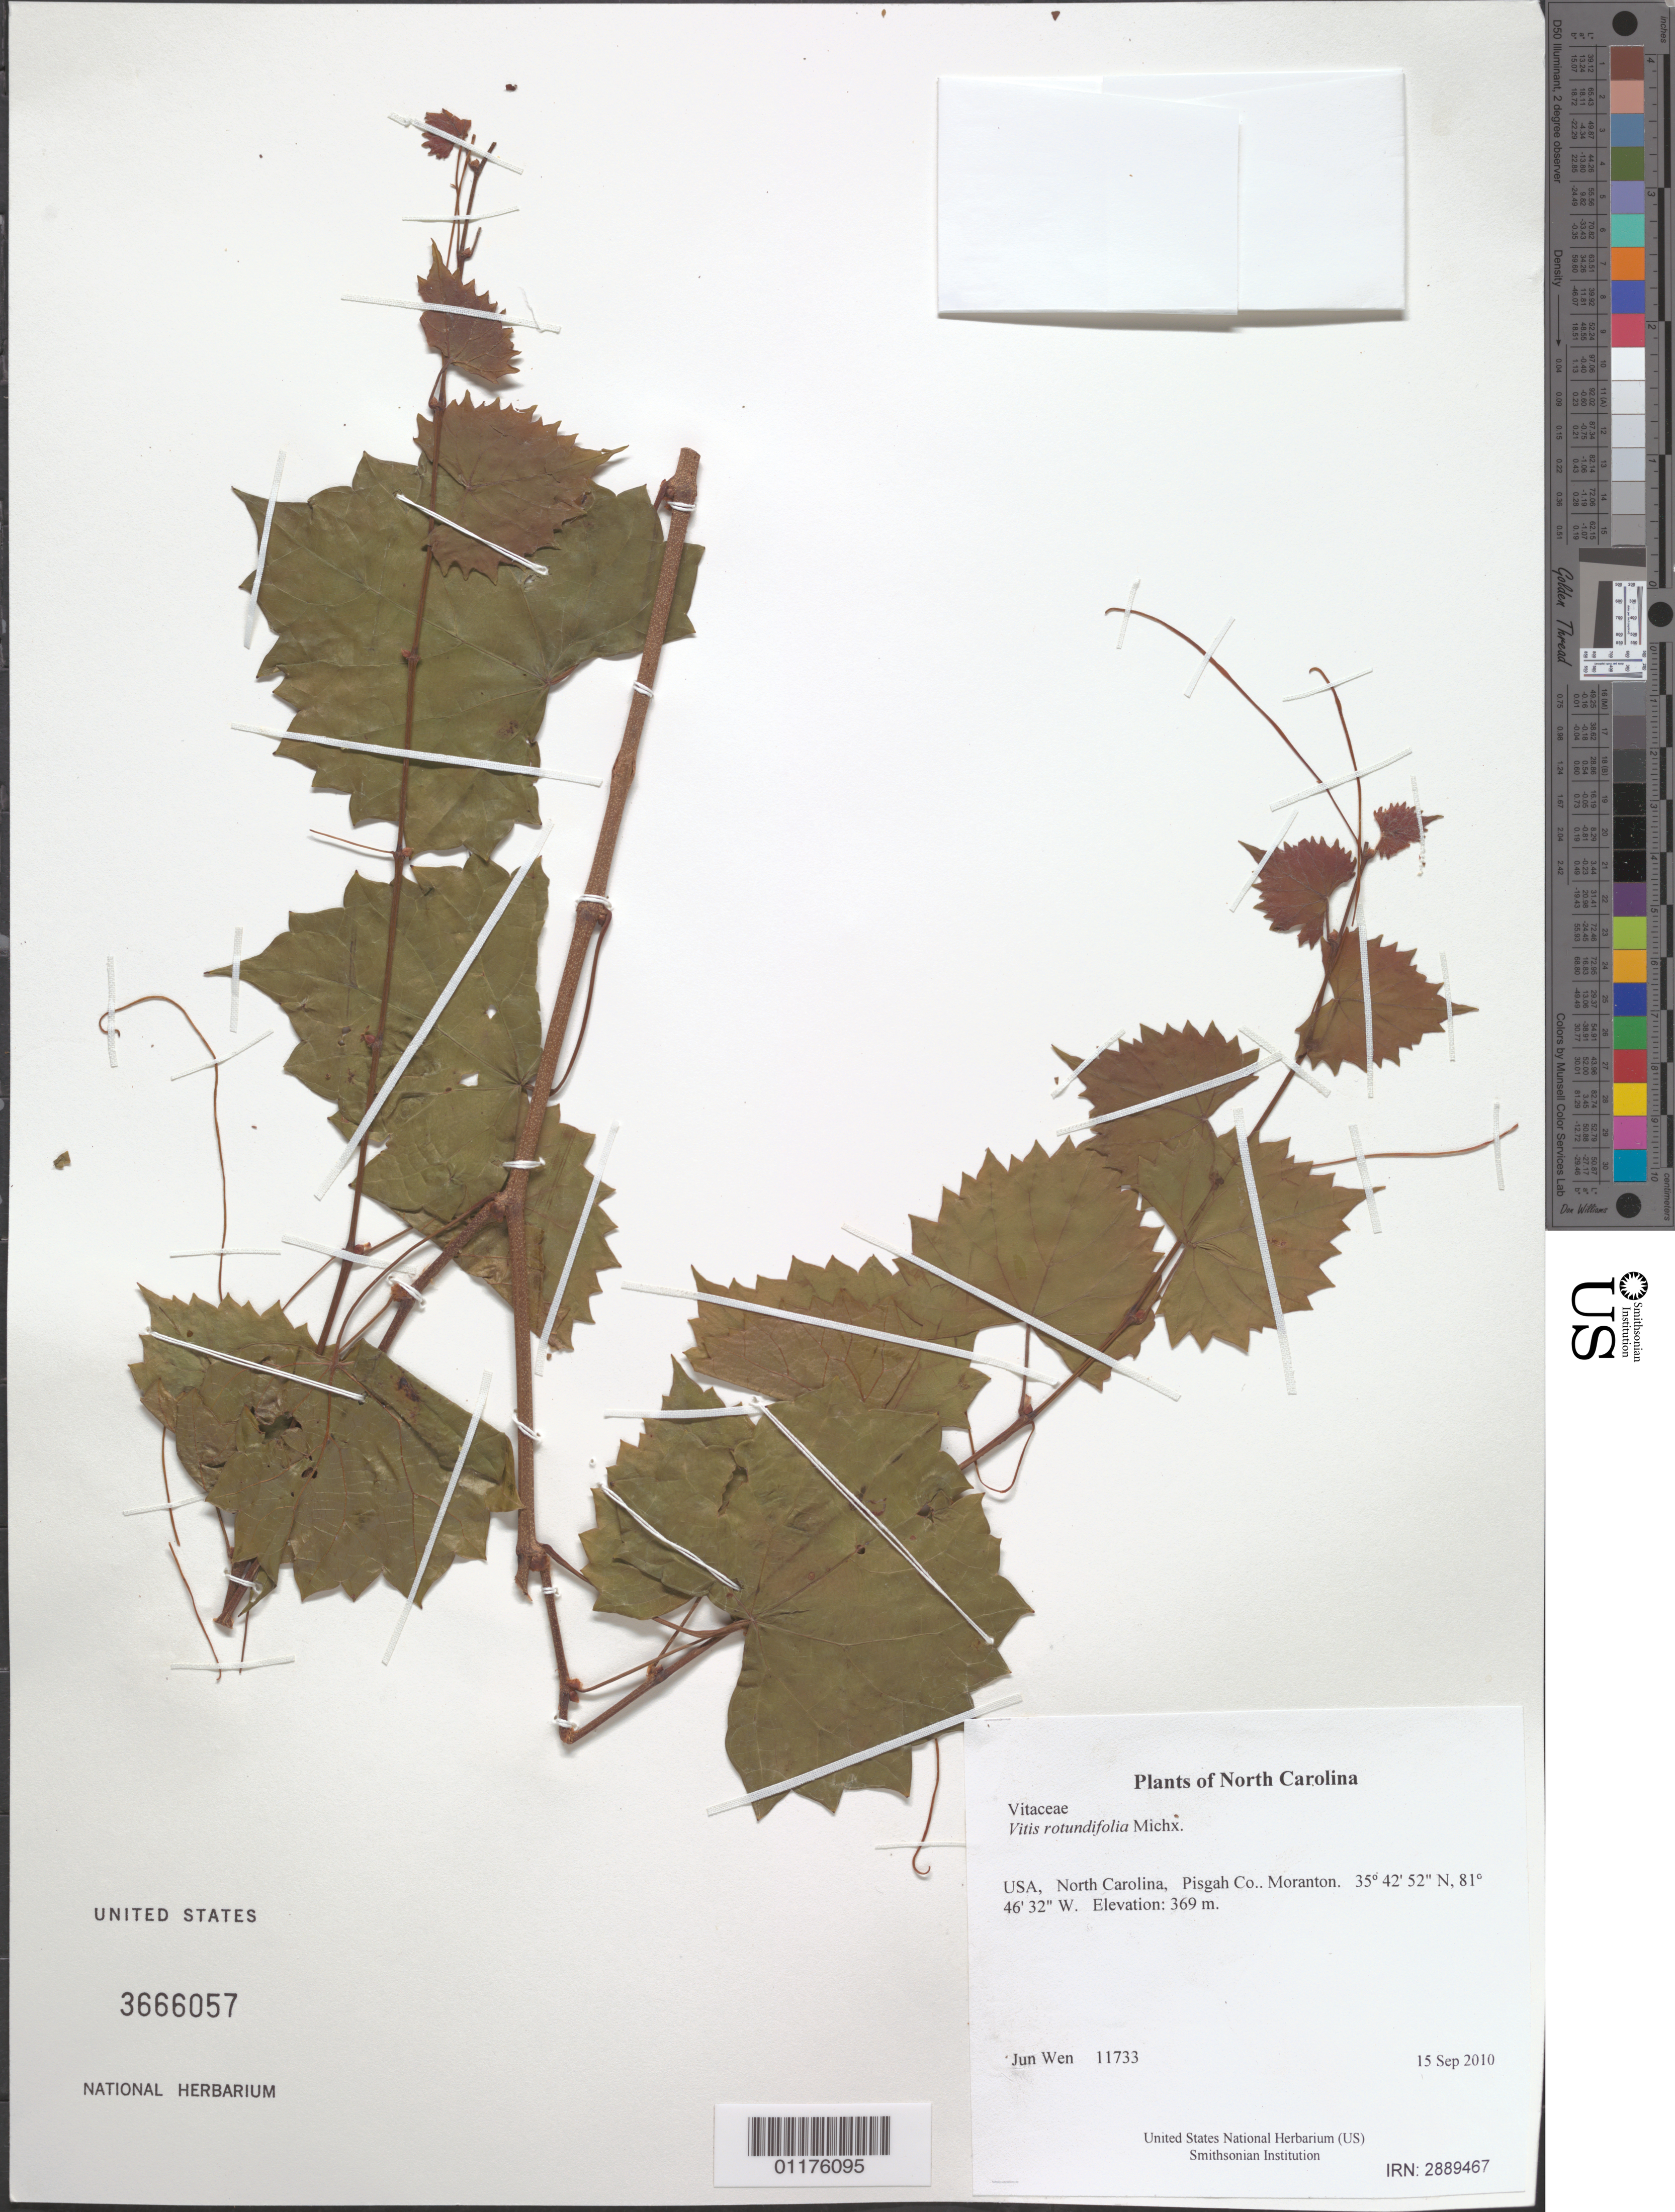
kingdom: Plantae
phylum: Tracheophyta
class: Magnoliopsida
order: Vitales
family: Vitaceae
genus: Vitis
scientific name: Vitis rotundifolia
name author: Michx.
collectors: J. Wen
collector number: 11733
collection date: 2010-09-15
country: United States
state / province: North Carolina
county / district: Pisgah Co.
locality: Moranton.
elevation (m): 369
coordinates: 35 42 52.4 N, 81 46 32.4 W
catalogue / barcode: US 3666057